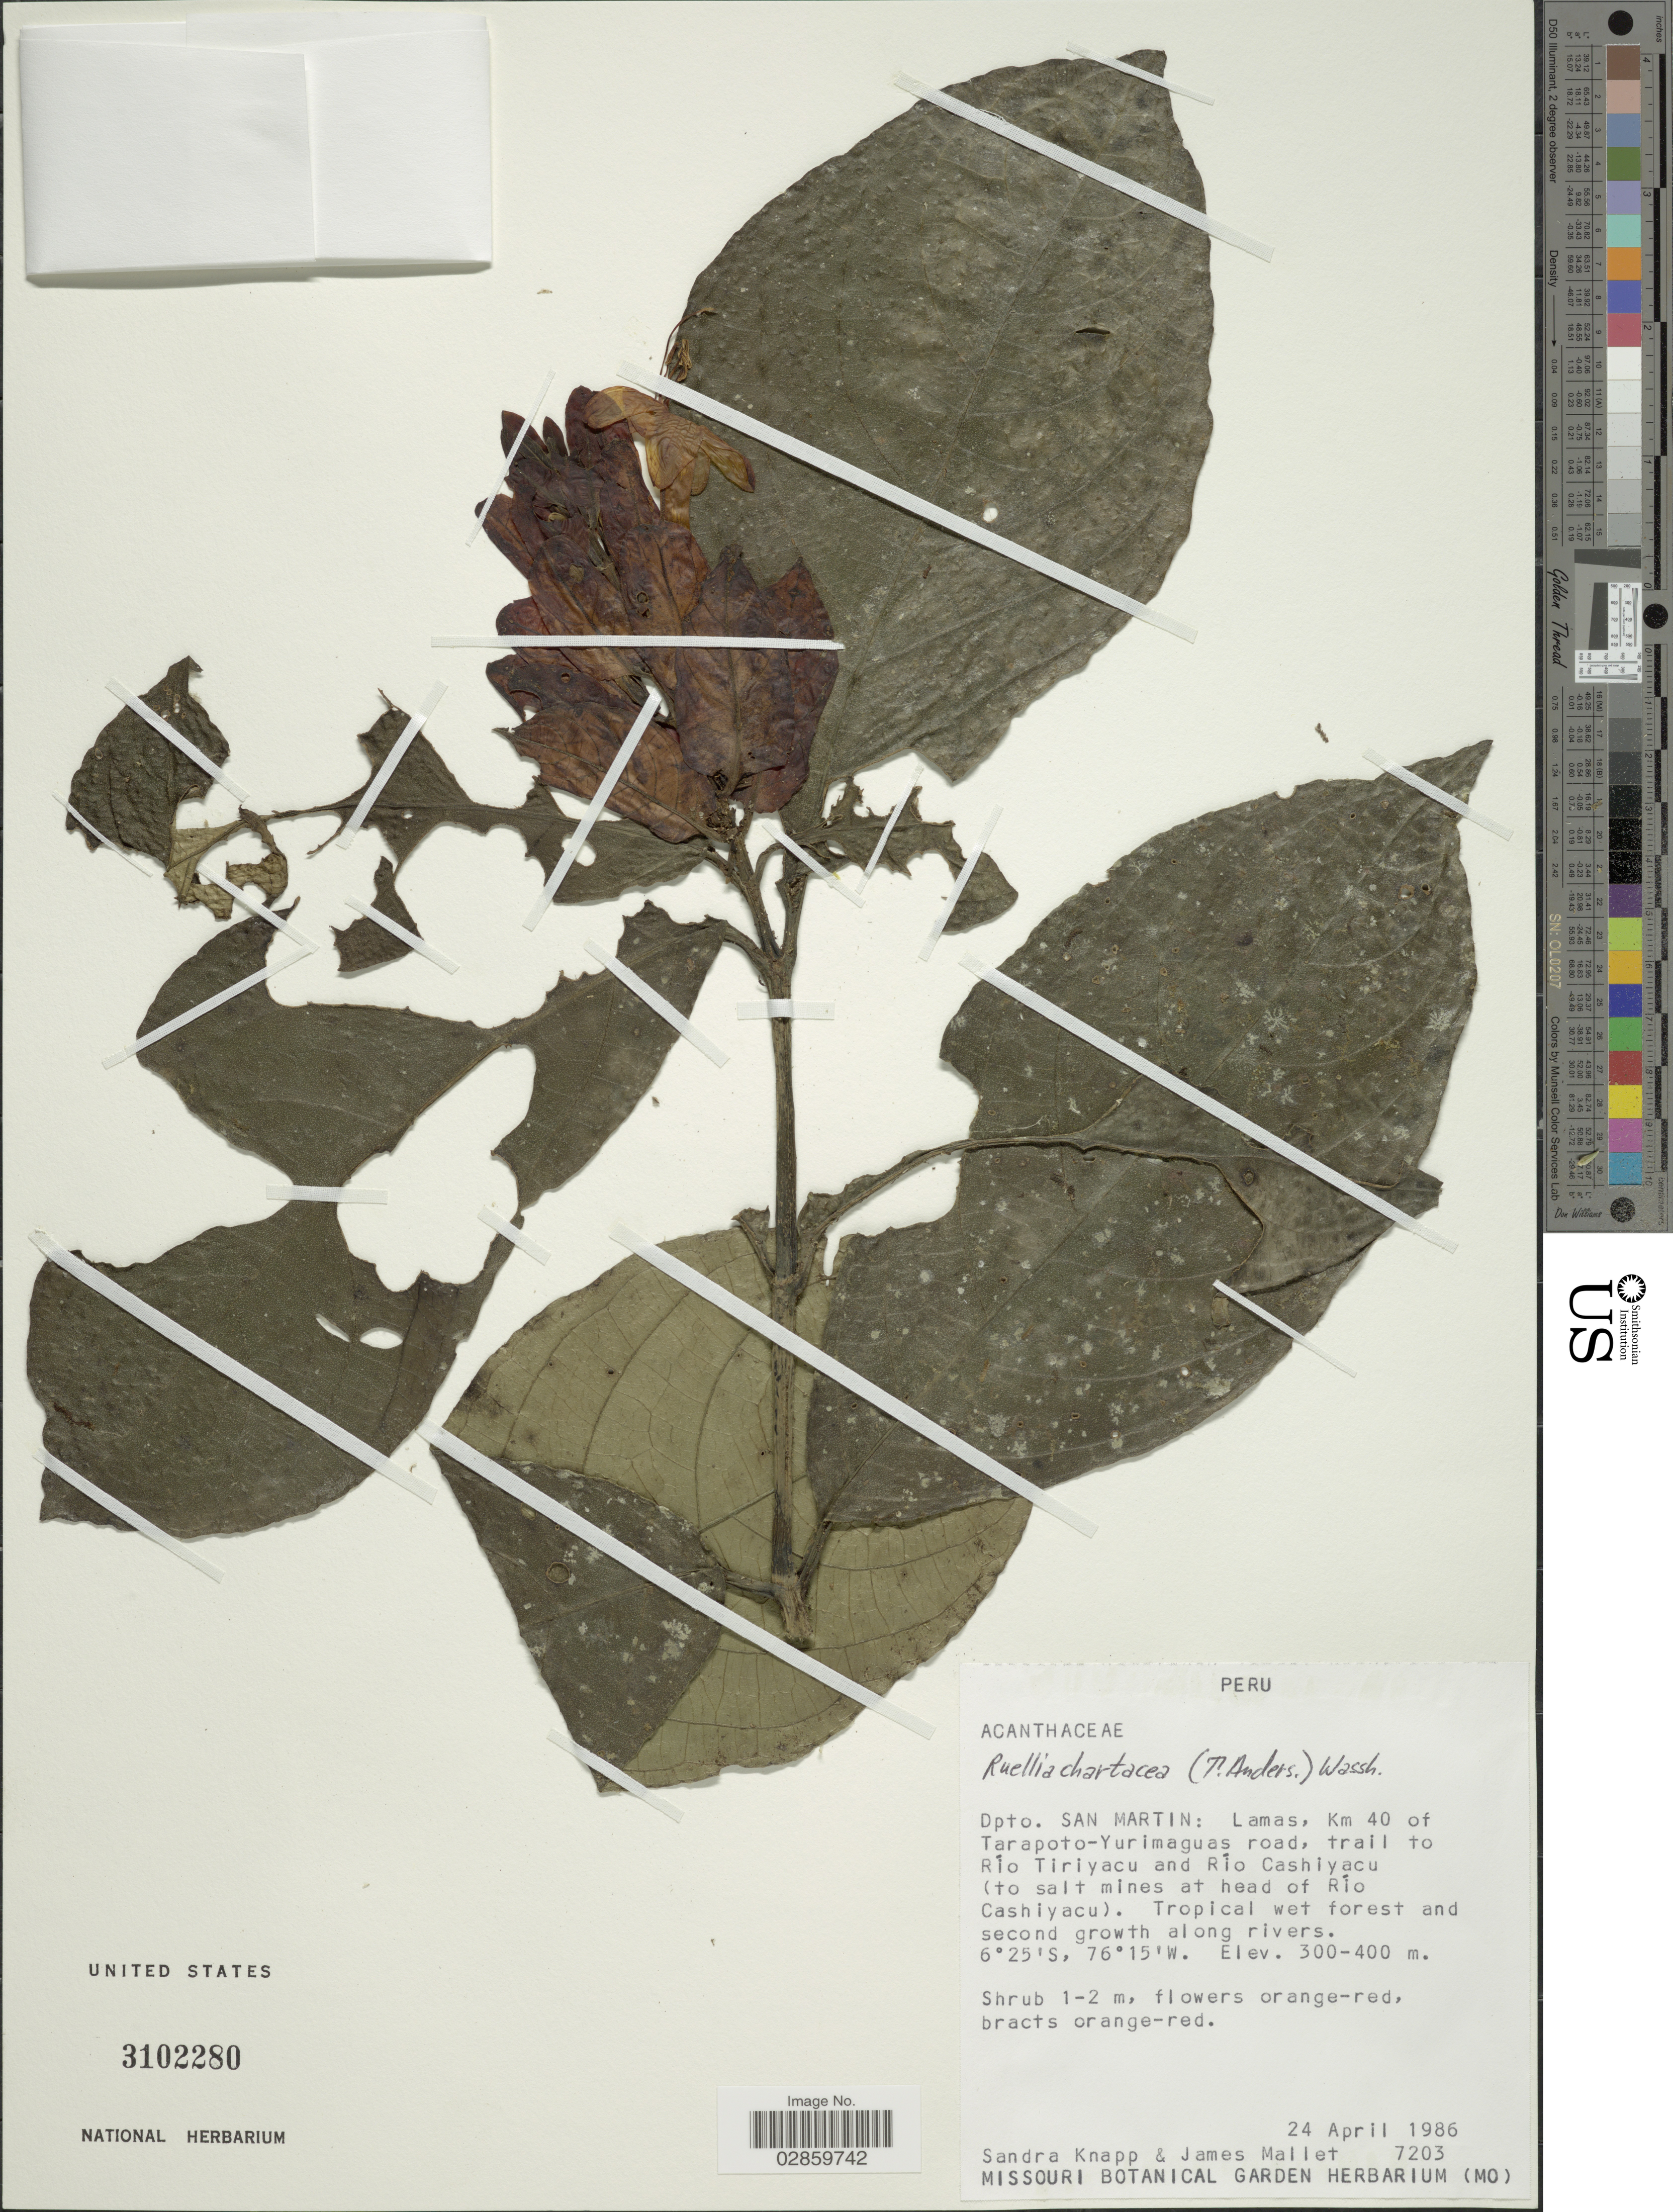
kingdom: Plantae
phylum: Tracheophyta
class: Magnoliopsida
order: Lamiales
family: Acanthaceae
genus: Ruellia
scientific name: Ruellia chartacea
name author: (T. Anderson) Wassh.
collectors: S. Knapp & J. Mallet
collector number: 7203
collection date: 1986-04-24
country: Peru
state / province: San Martín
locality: Dpto. San Martin: Lamas, Km 40 of Tarapoto-Yurimaguas road, trail to Río Tiriyacu and Río Cashiyacu (to salt mines at head of Río Cashiyacu).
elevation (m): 300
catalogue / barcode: US 3102280